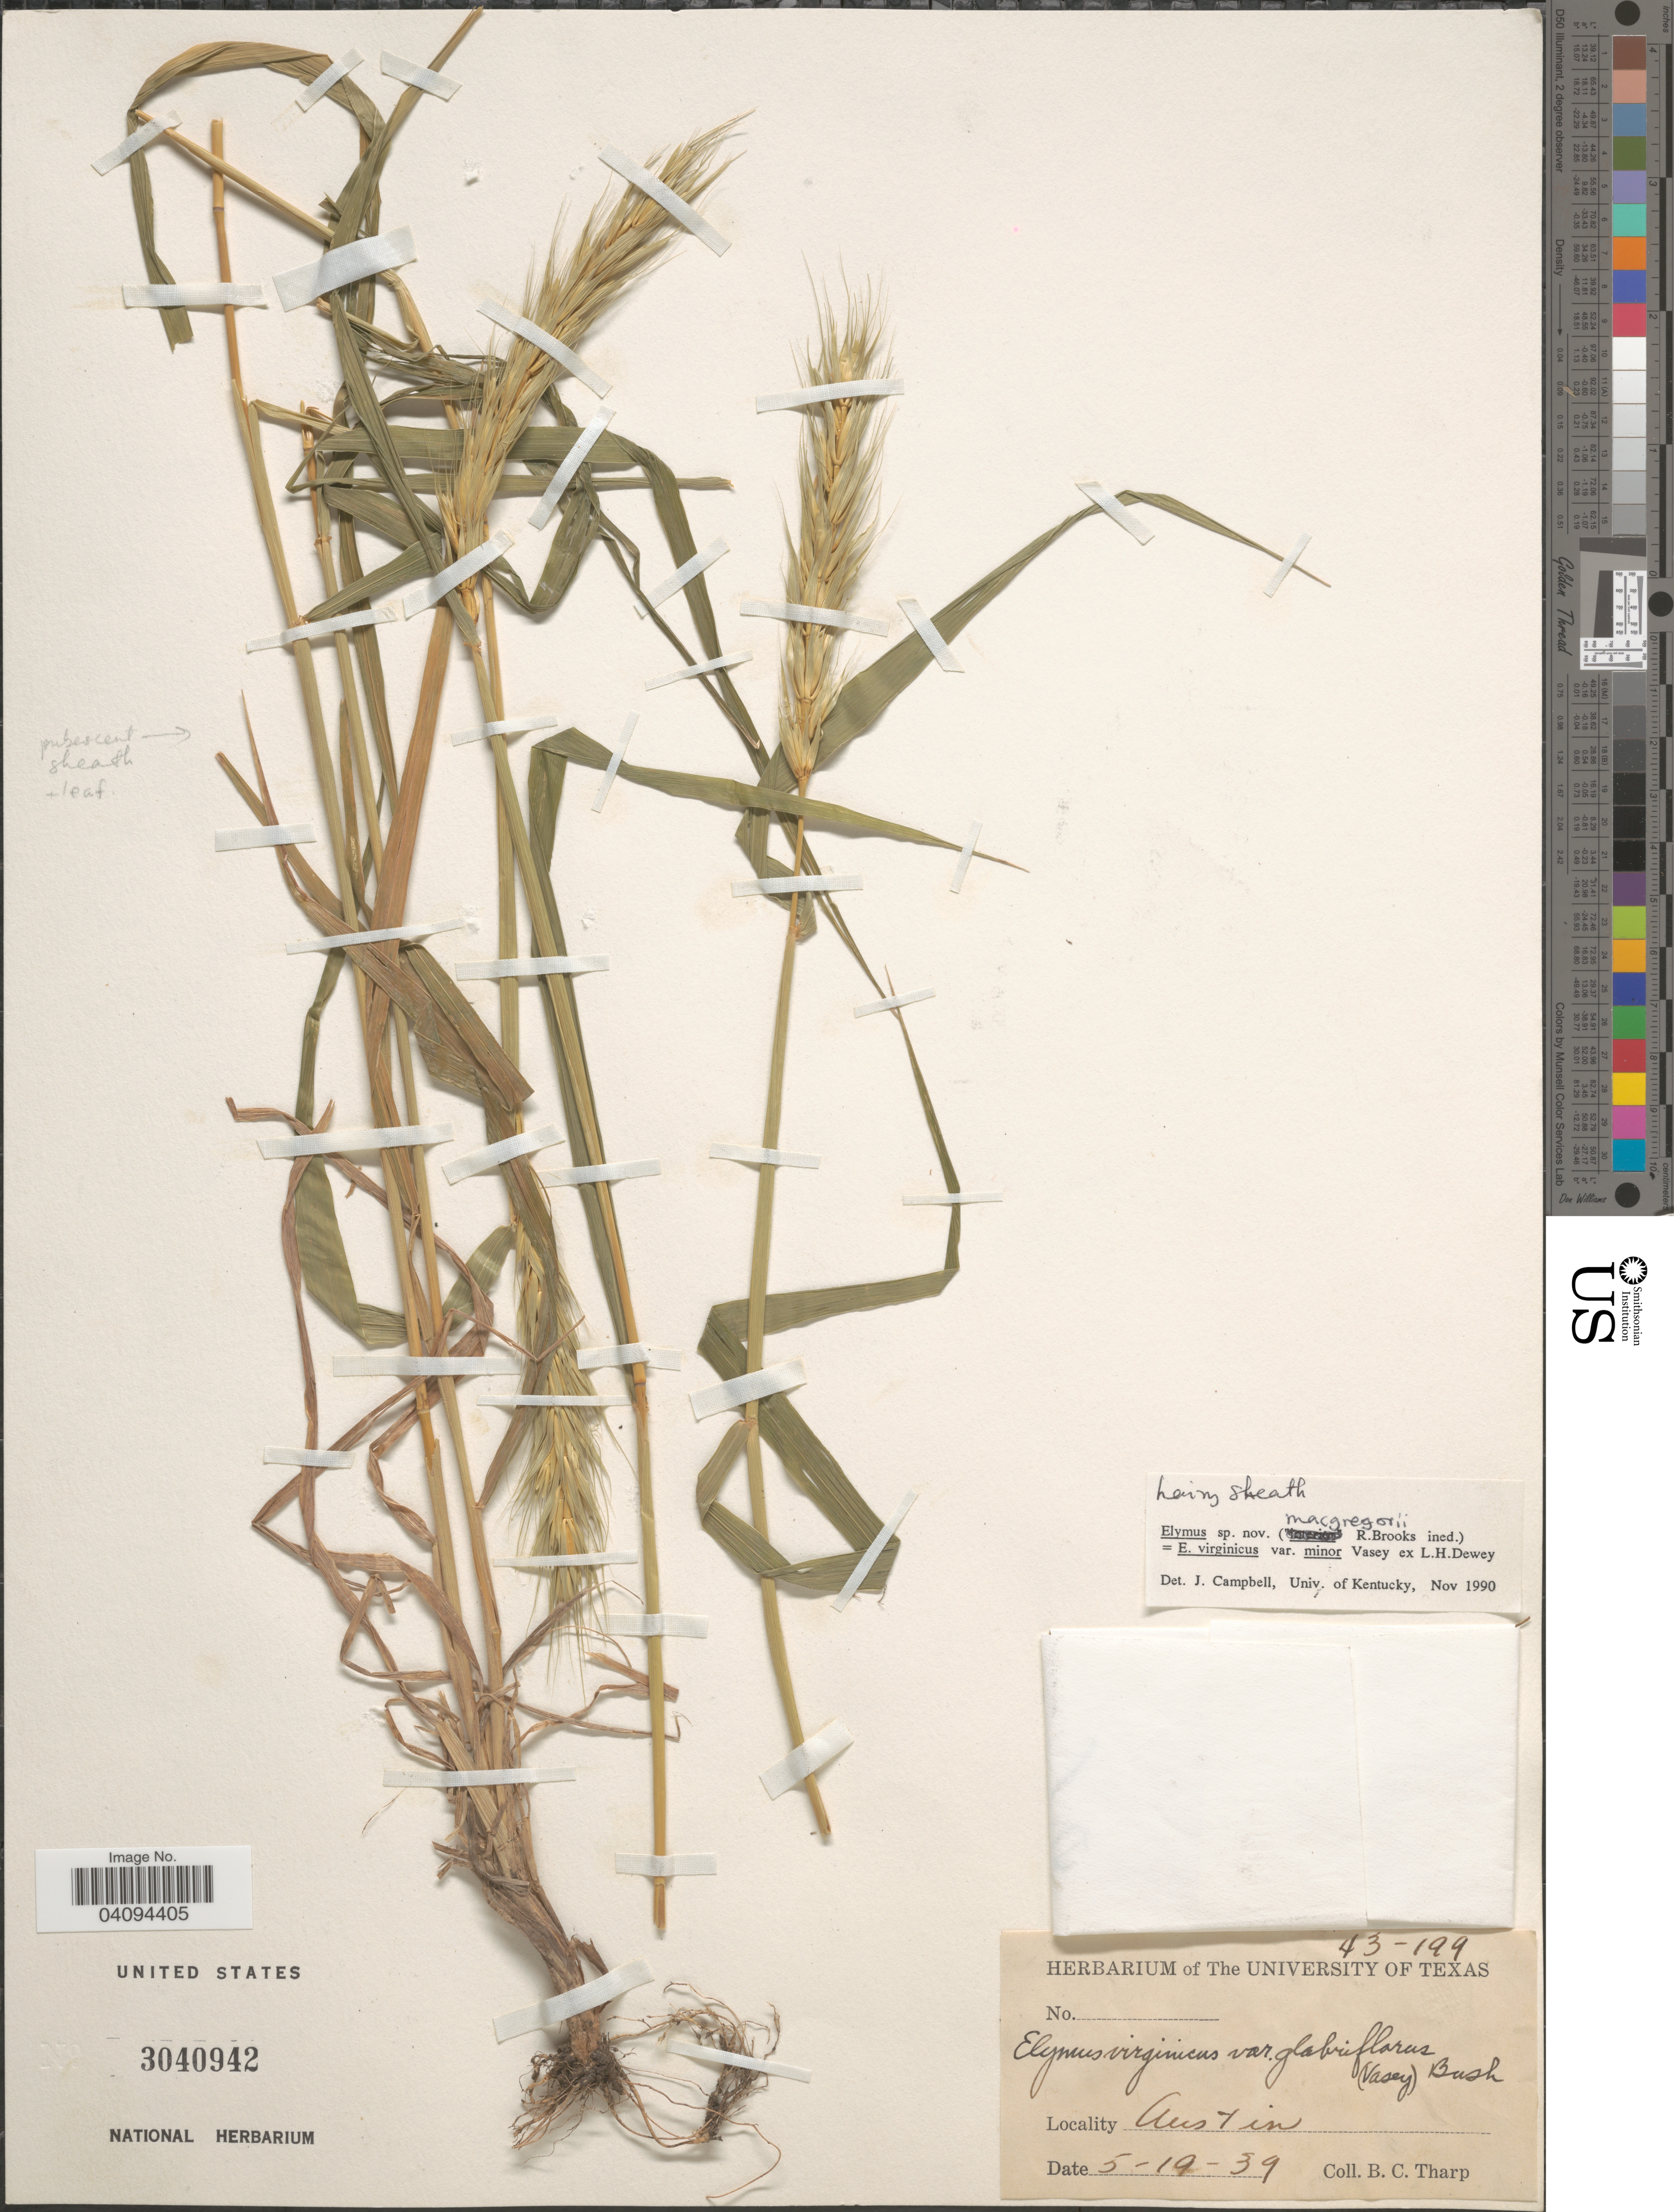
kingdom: Plantae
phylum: Tracheophyta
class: Liliopsida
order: Poales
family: Poaceae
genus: Elymus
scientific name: Elymus macgregorii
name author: R.E. Brooks & J.J.N. Campb.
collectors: B. C. Tharp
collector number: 43-199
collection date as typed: Transcribed d/m/y: 19/5/39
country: United States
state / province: Texas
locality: Austin.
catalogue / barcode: US 3040942